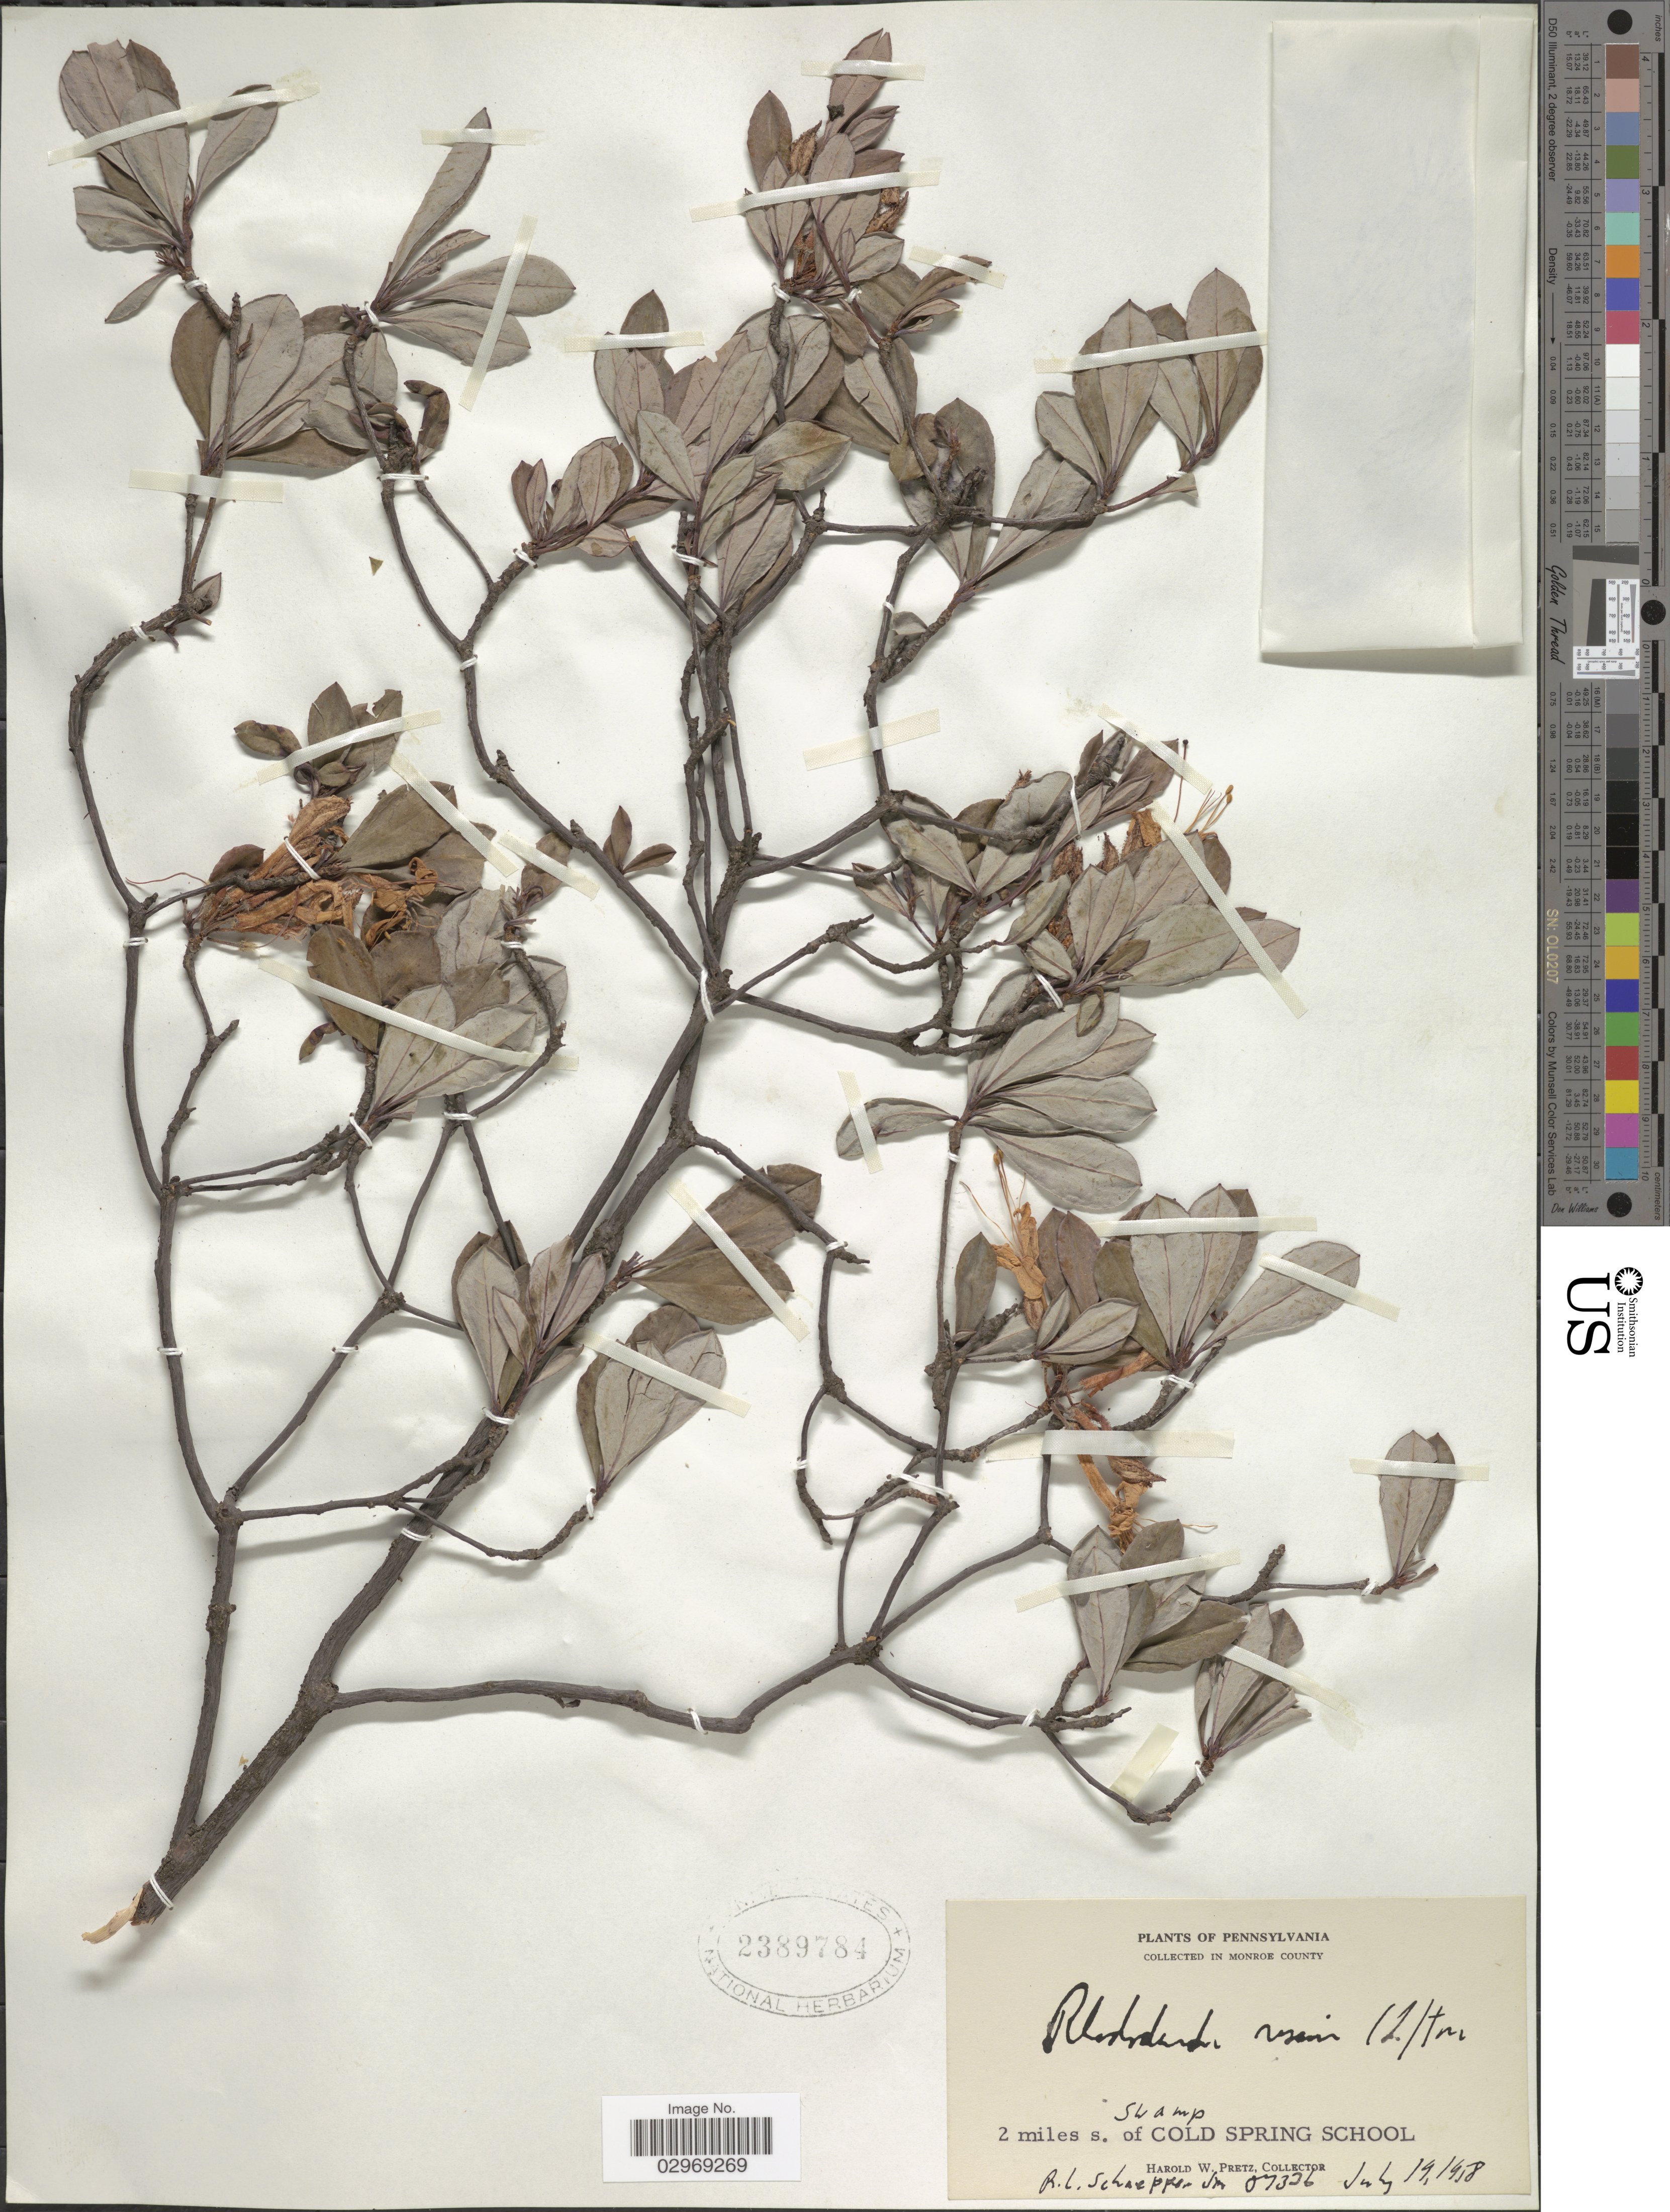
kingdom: Plantae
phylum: Tracheophyta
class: Magnoliopsida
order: Ericales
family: Ericaceae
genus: Rhododendron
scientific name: Rhododendron roseum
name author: (Loisel.) Rehder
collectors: H. W. Pretz & R. L. Schaeffer Jr.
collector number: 07336*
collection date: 1958-07-19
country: United States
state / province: Pennsylvania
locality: In Monroe County, 2 miles s. of Cold Spring School.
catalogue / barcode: US 2389784